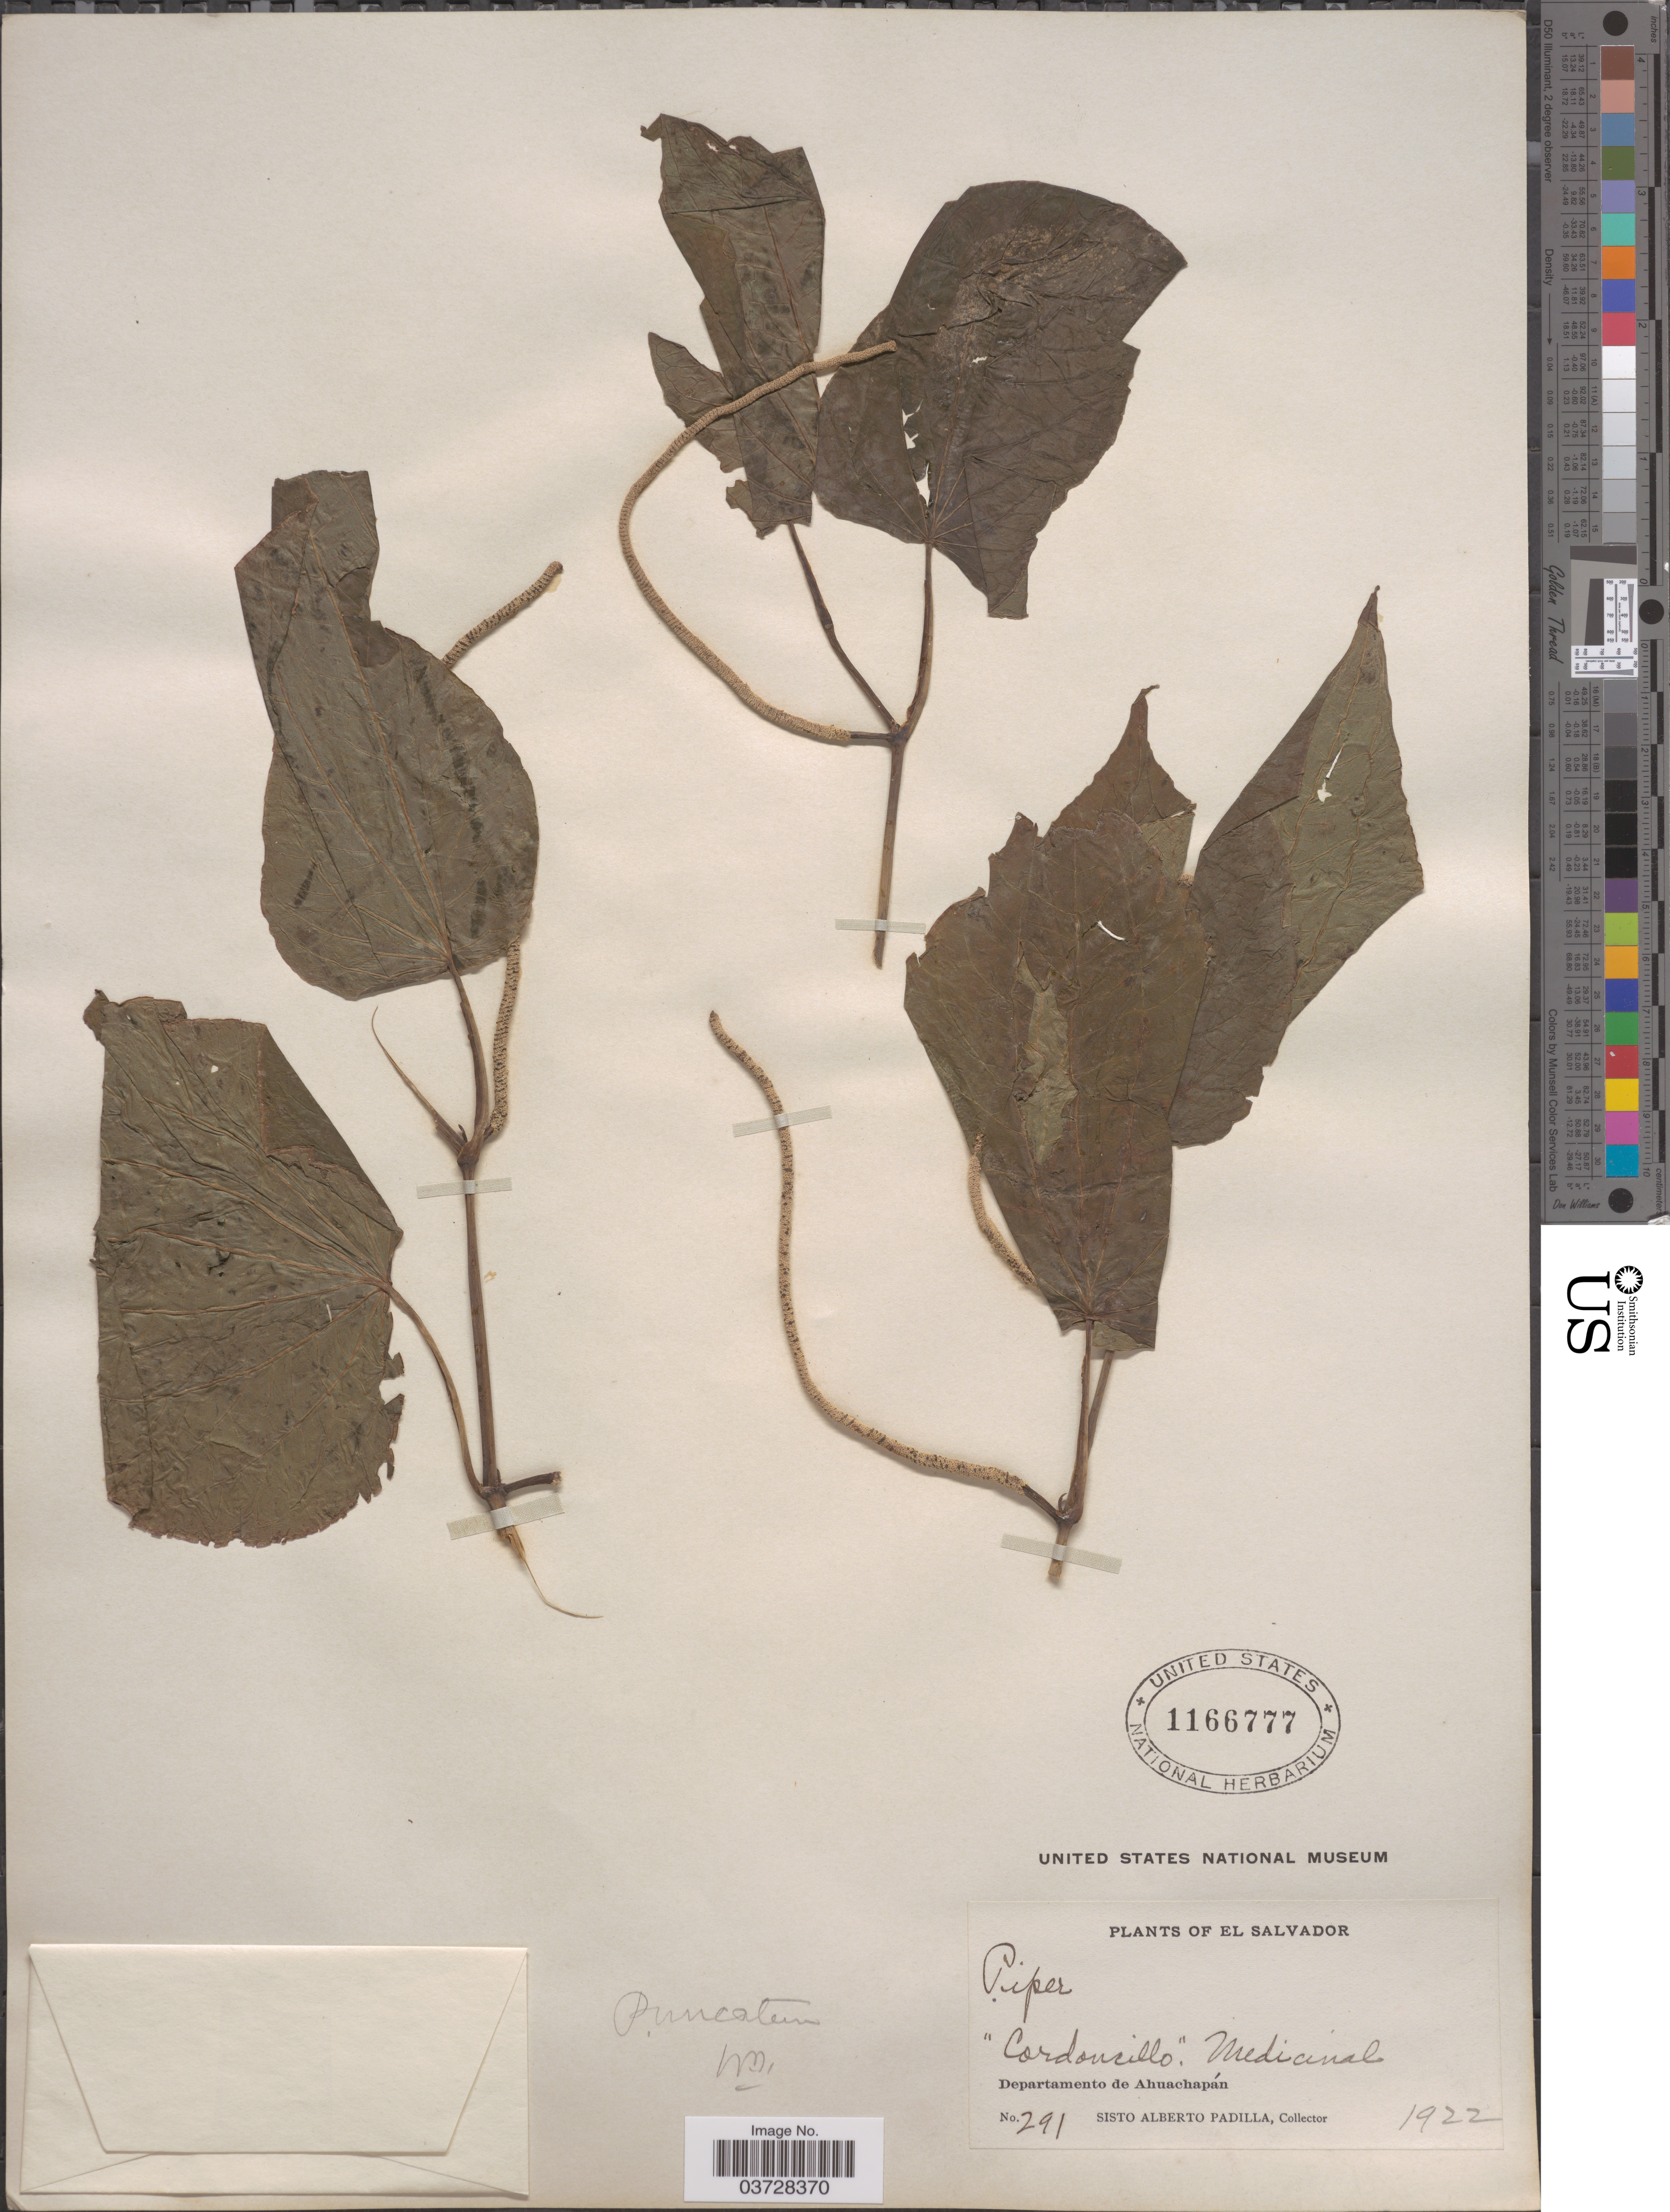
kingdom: Plantae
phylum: Tracheophyta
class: Magnoliopsida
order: Piperales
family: Piperaceae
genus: Piper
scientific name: Piper marginatum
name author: Jacq.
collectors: S. A. Padilla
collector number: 291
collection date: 1922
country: El Salvador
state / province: Ahuachapan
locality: Departamento de Ahuachapán.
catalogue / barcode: US 1166777